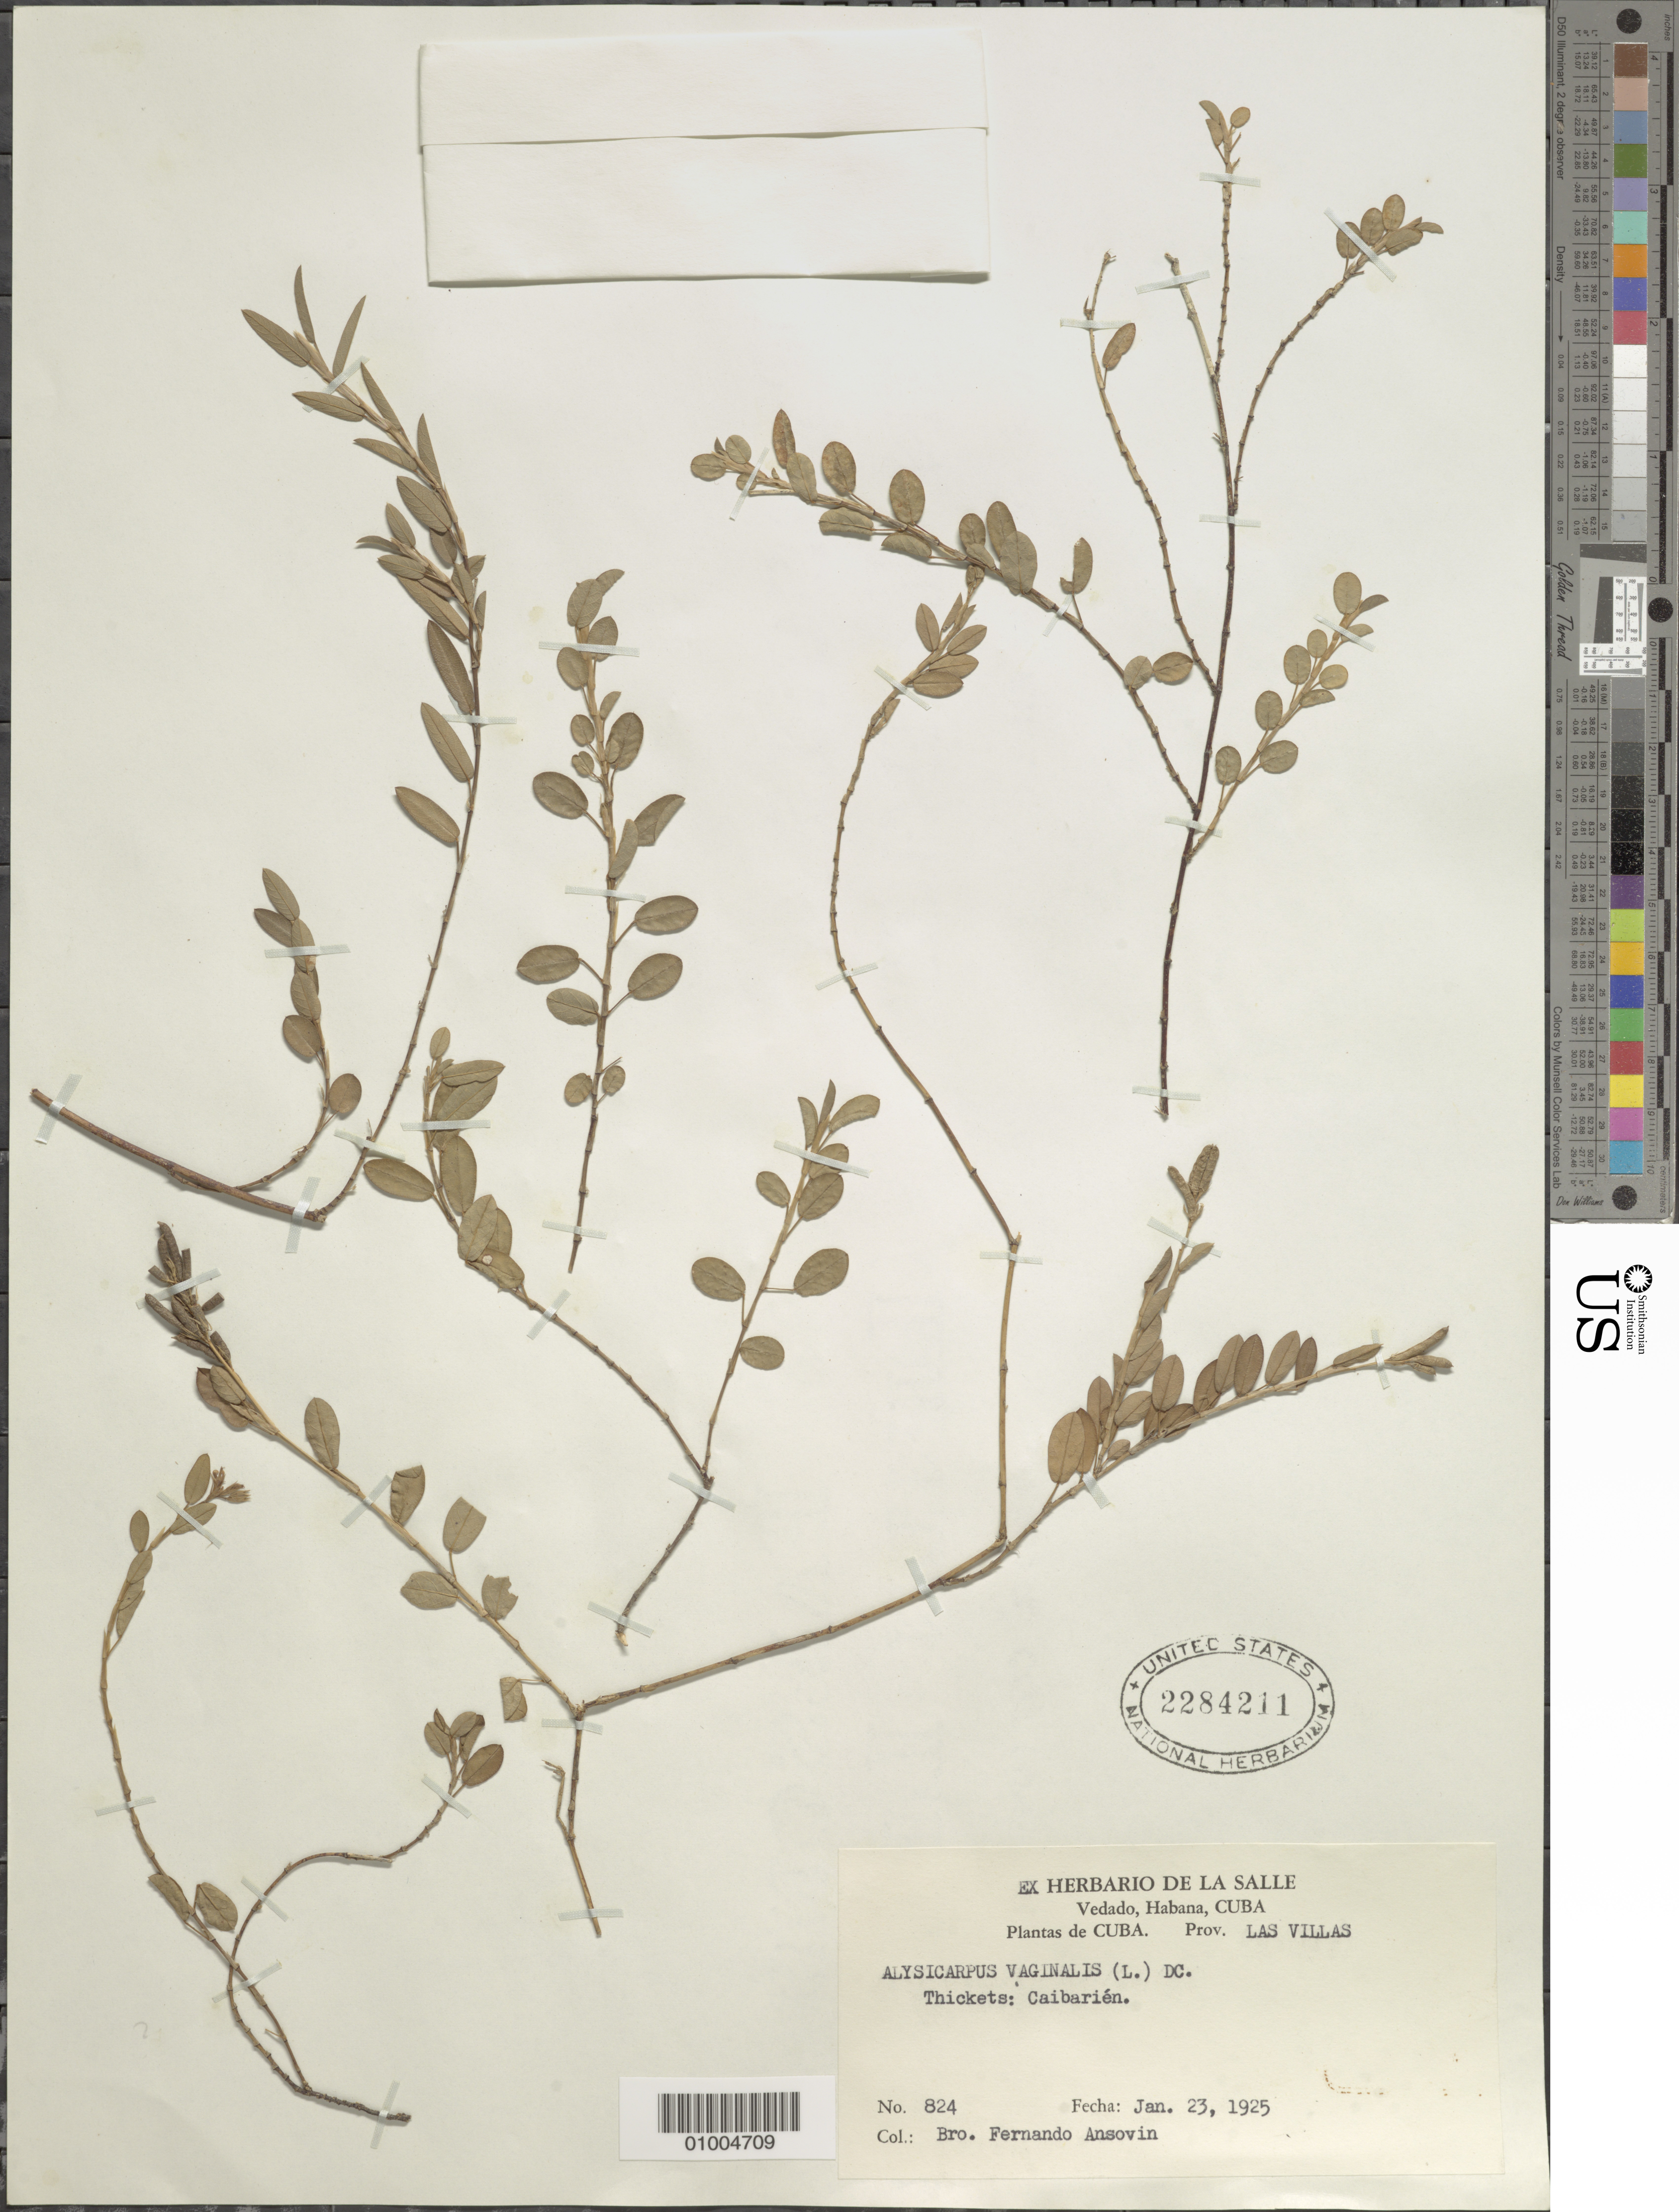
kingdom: Plantae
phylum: Tracheophyta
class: Magnoliopsida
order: Fabales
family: Fabaceae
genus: Alysicarpus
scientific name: Alysicarpus vaginalis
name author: (L.) DC.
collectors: B. Ansovin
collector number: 824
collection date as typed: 23 Jan 1925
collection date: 1925-01-23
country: Cuba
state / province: La Habana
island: Cuba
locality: Thickets; Caibarien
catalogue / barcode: US 2284211